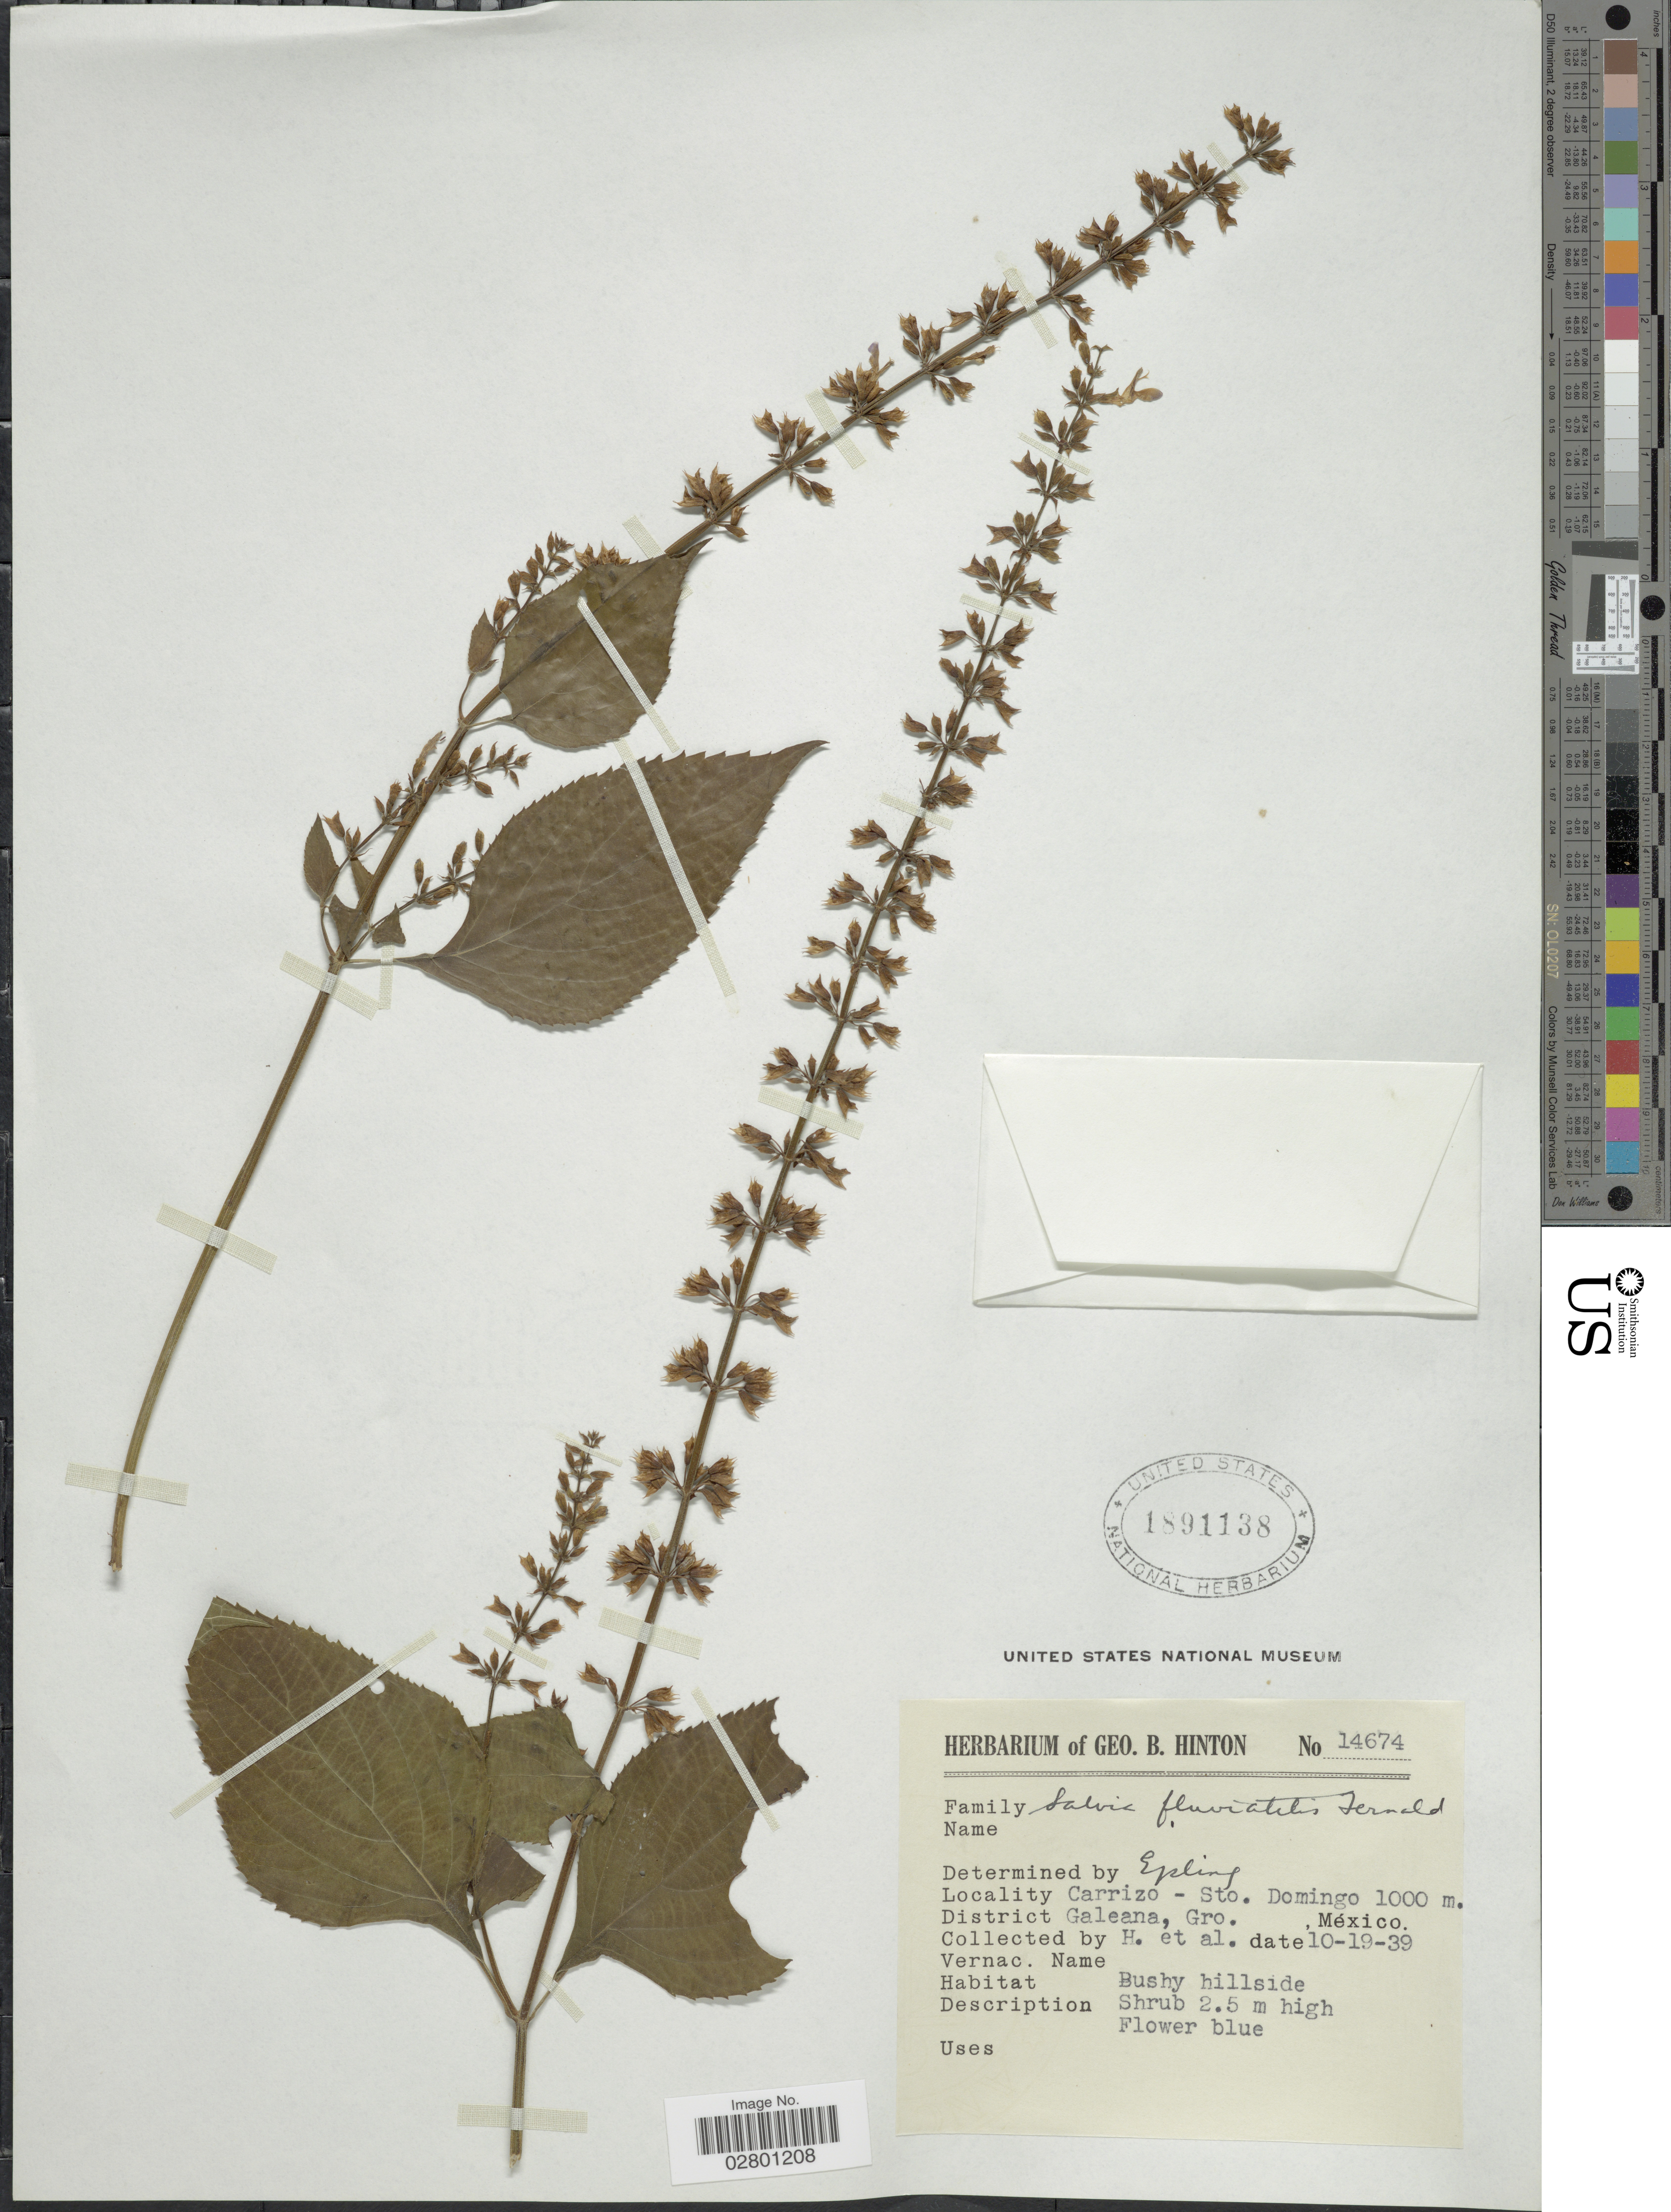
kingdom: Plantae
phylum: Tracheophyta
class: Magnoliopsida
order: Lamiales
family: Lamiaceae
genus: Salvia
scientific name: Salvia fluviatilis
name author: Fernald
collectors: G. B. Hinton & et al.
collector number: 14674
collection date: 1939-10-19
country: Mexico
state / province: Guerrero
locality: Carrizo - Sto. Domingo, District Galeana, Gro.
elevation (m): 1000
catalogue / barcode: US 1891138